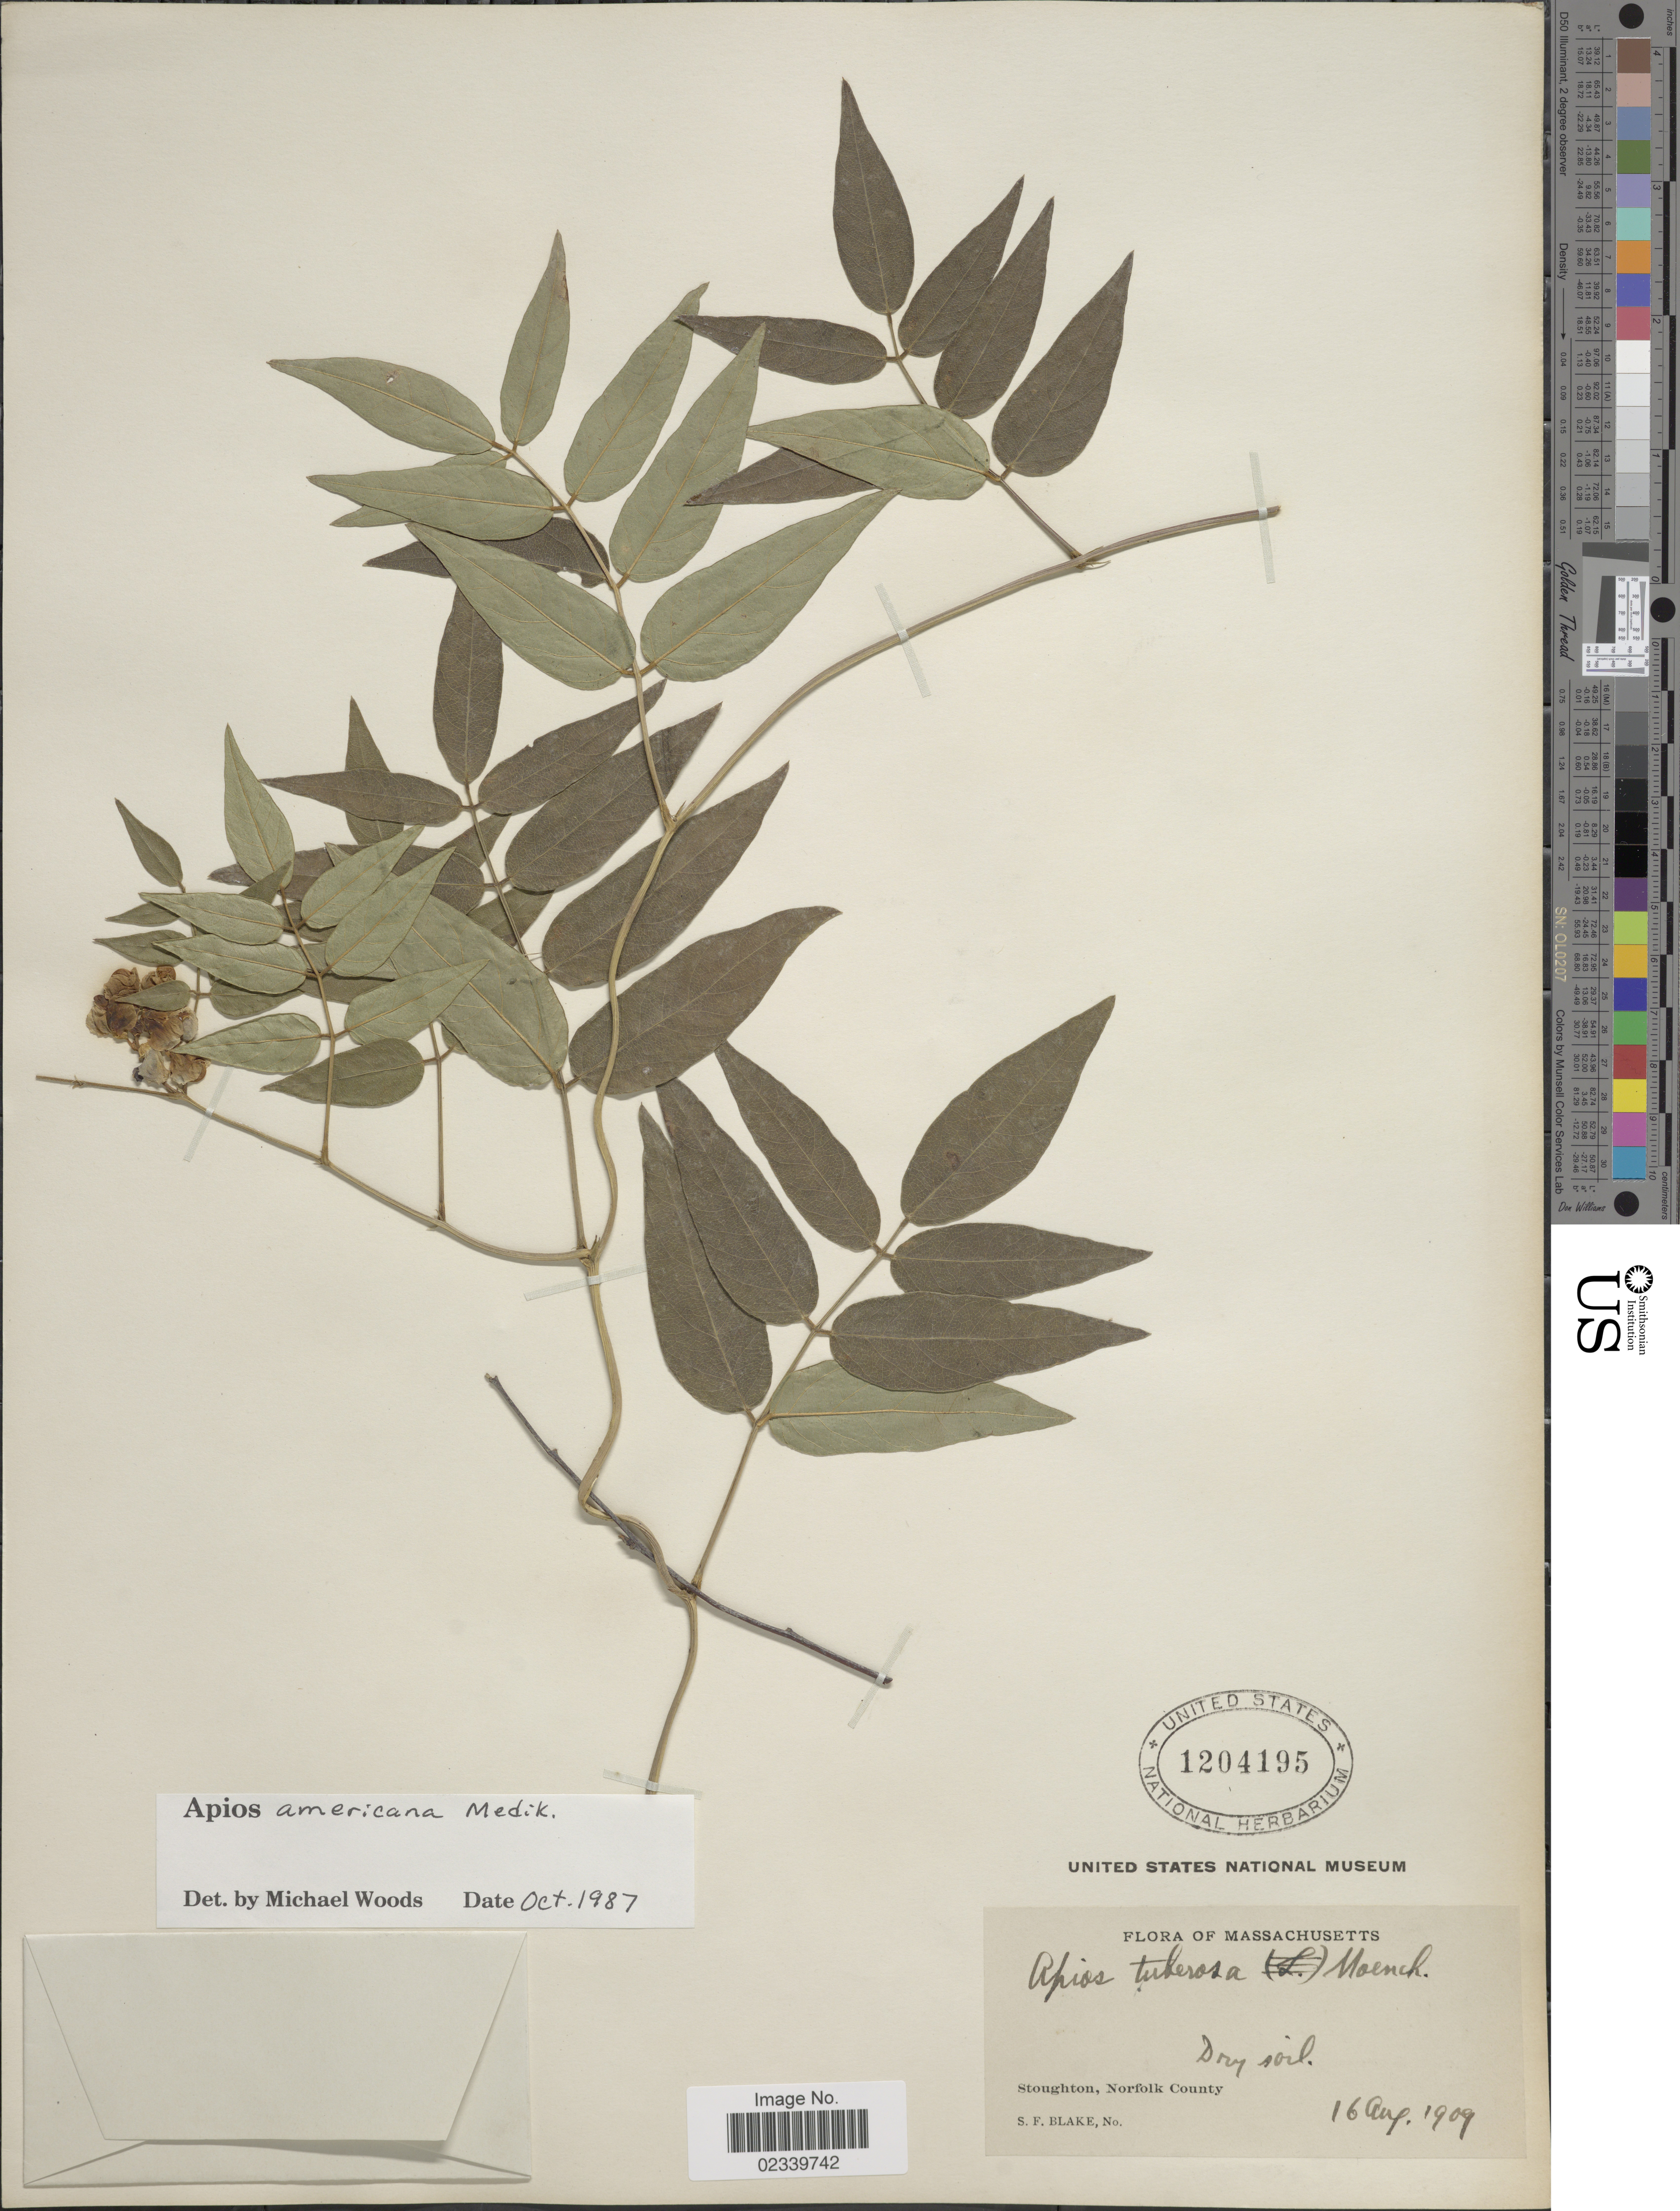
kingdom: Plantae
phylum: Tracheophyta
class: Magnoliopsida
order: Fabales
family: Fabaceae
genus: Apios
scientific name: Apios americana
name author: Medik.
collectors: S. Blake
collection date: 1909-08-16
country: United States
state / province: Massachusetts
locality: Stoughton, Norfolk County.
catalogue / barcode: US 1204195